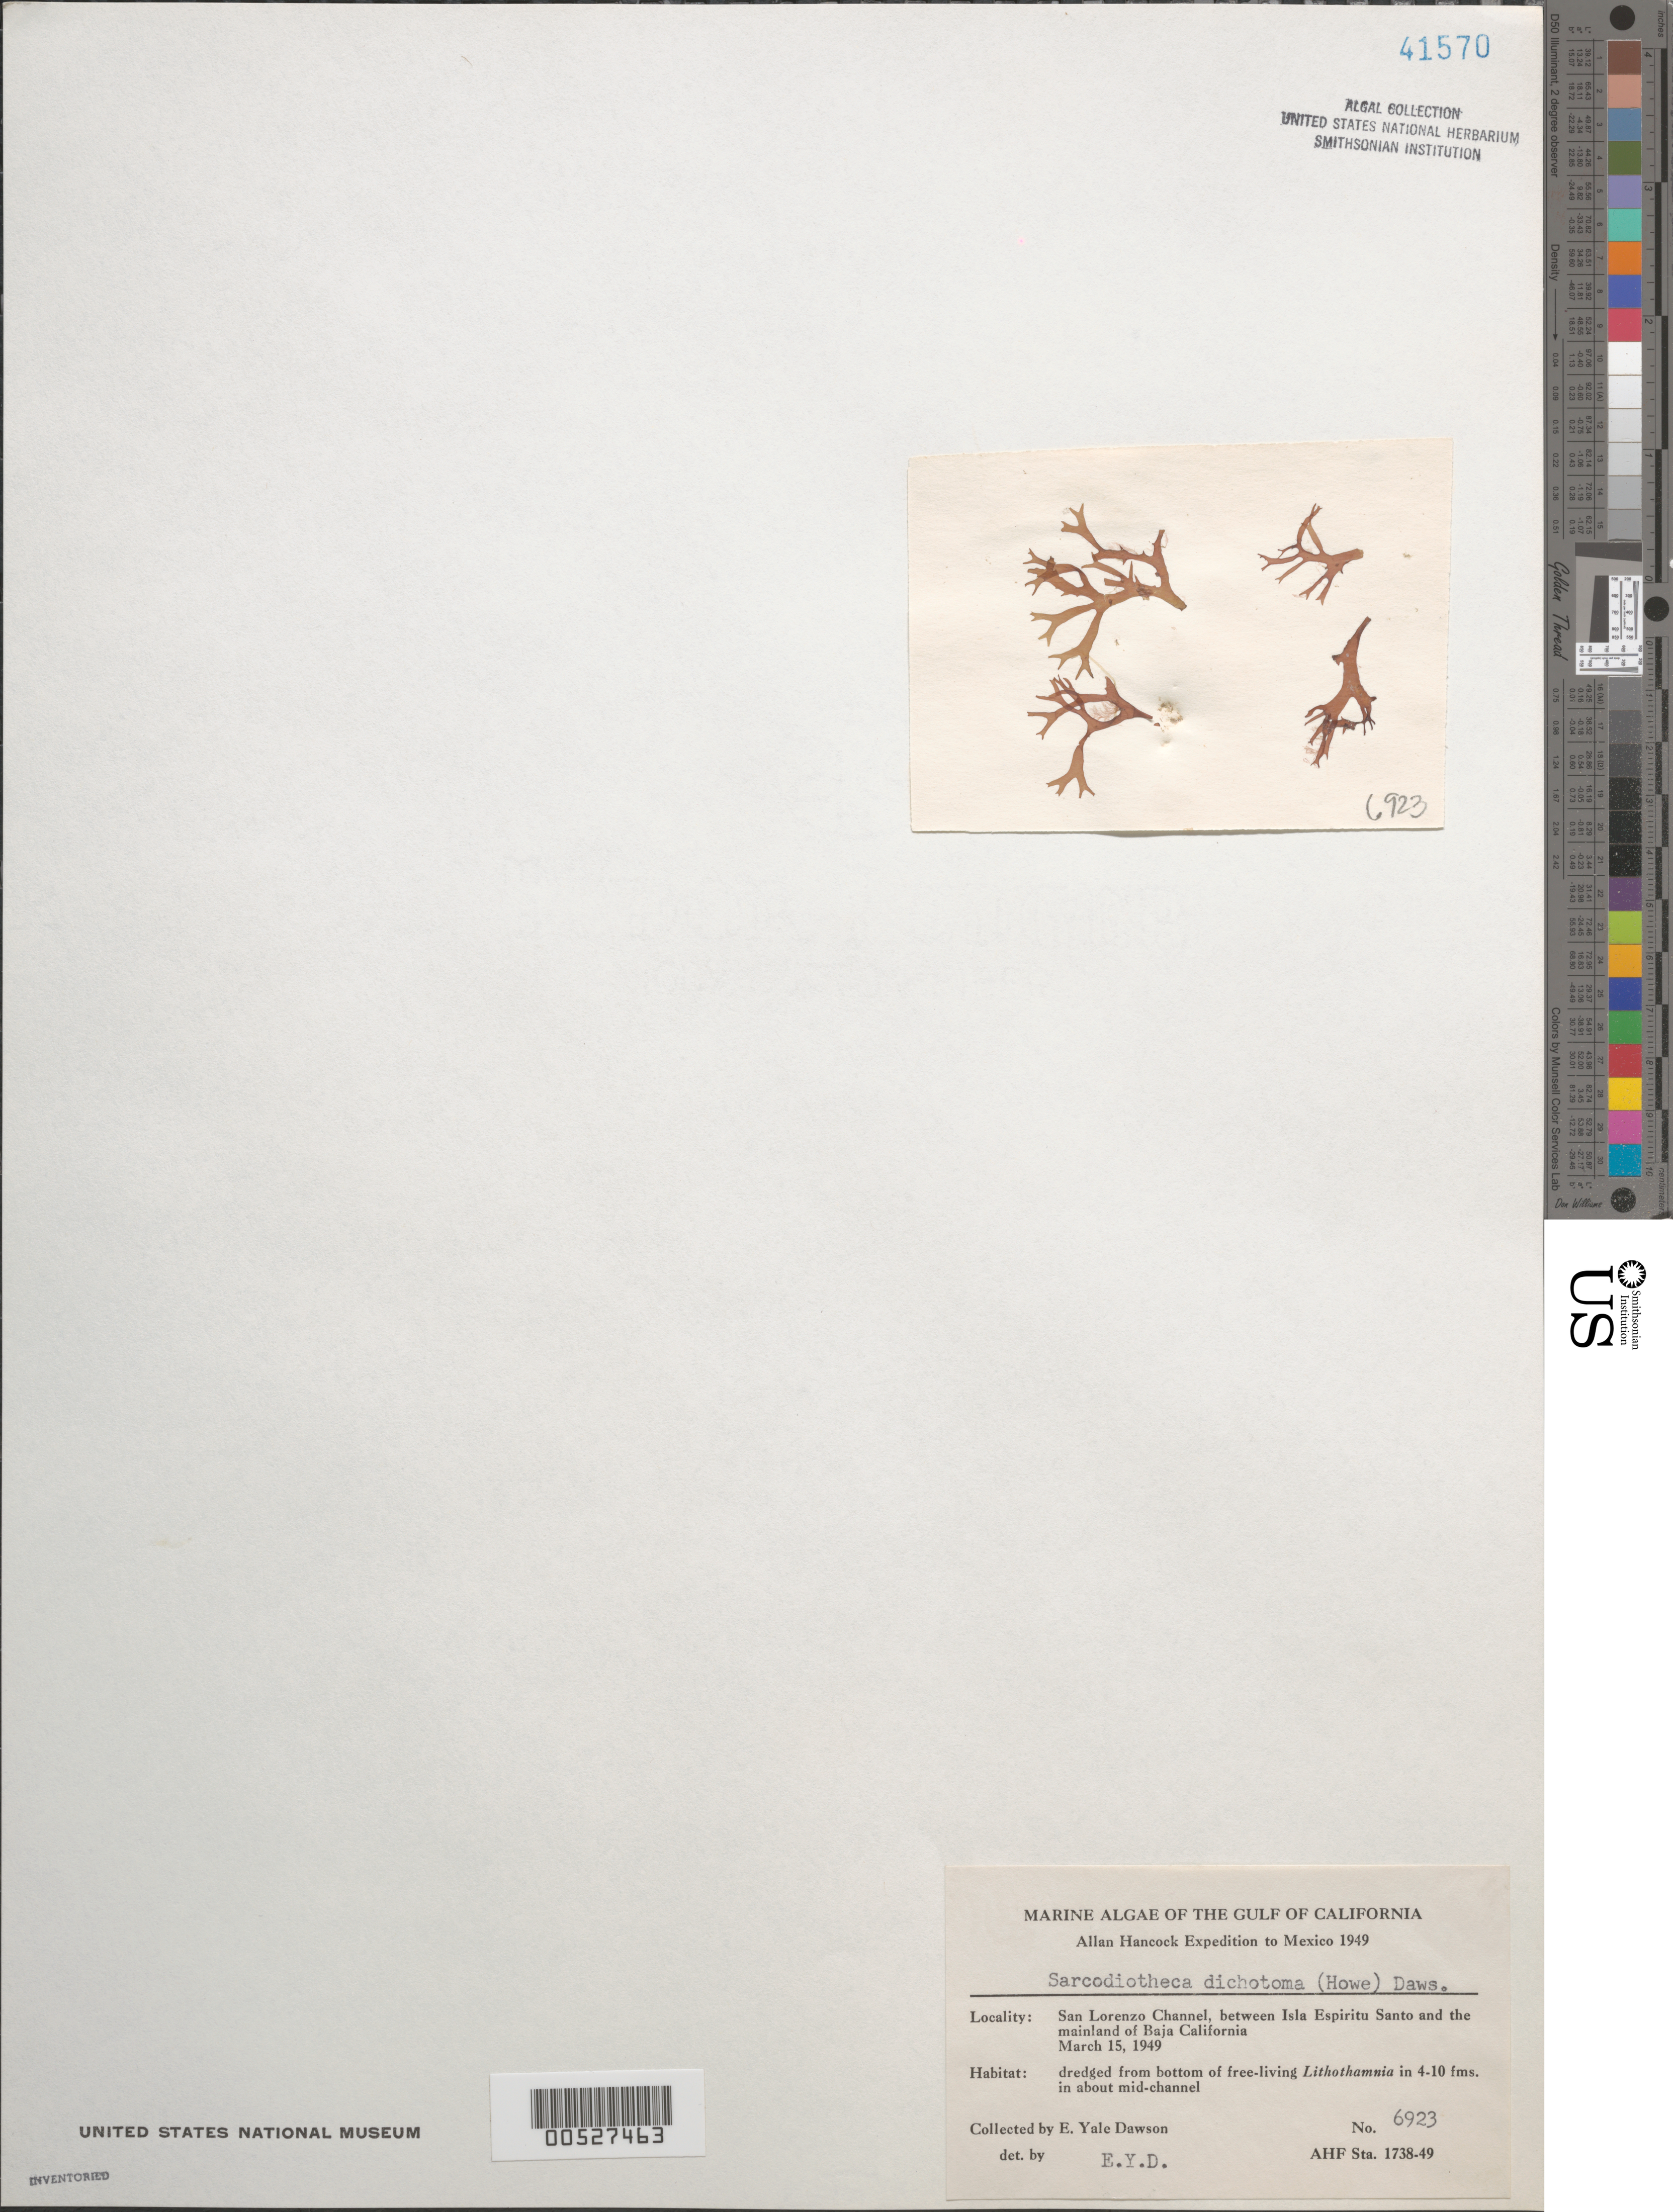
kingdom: Plantae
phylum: Rhodophyta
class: Florideophyceae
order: Gigartinales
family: Solieriaceae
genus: Sarcodiotheca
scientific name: Sarcodiotheca dichotoma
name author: (M. Howe) E.Y. Dawson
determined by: Dawson, E. Y.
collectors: E. Y. Dawson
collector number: EYD 6923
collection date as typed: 15 Mar 1949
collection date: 1949-03-15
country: Mexico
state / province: Baja California Sur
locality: Canal de San Lorenzo between Isla Espiritu Santo and mainland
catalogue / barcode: US 41570